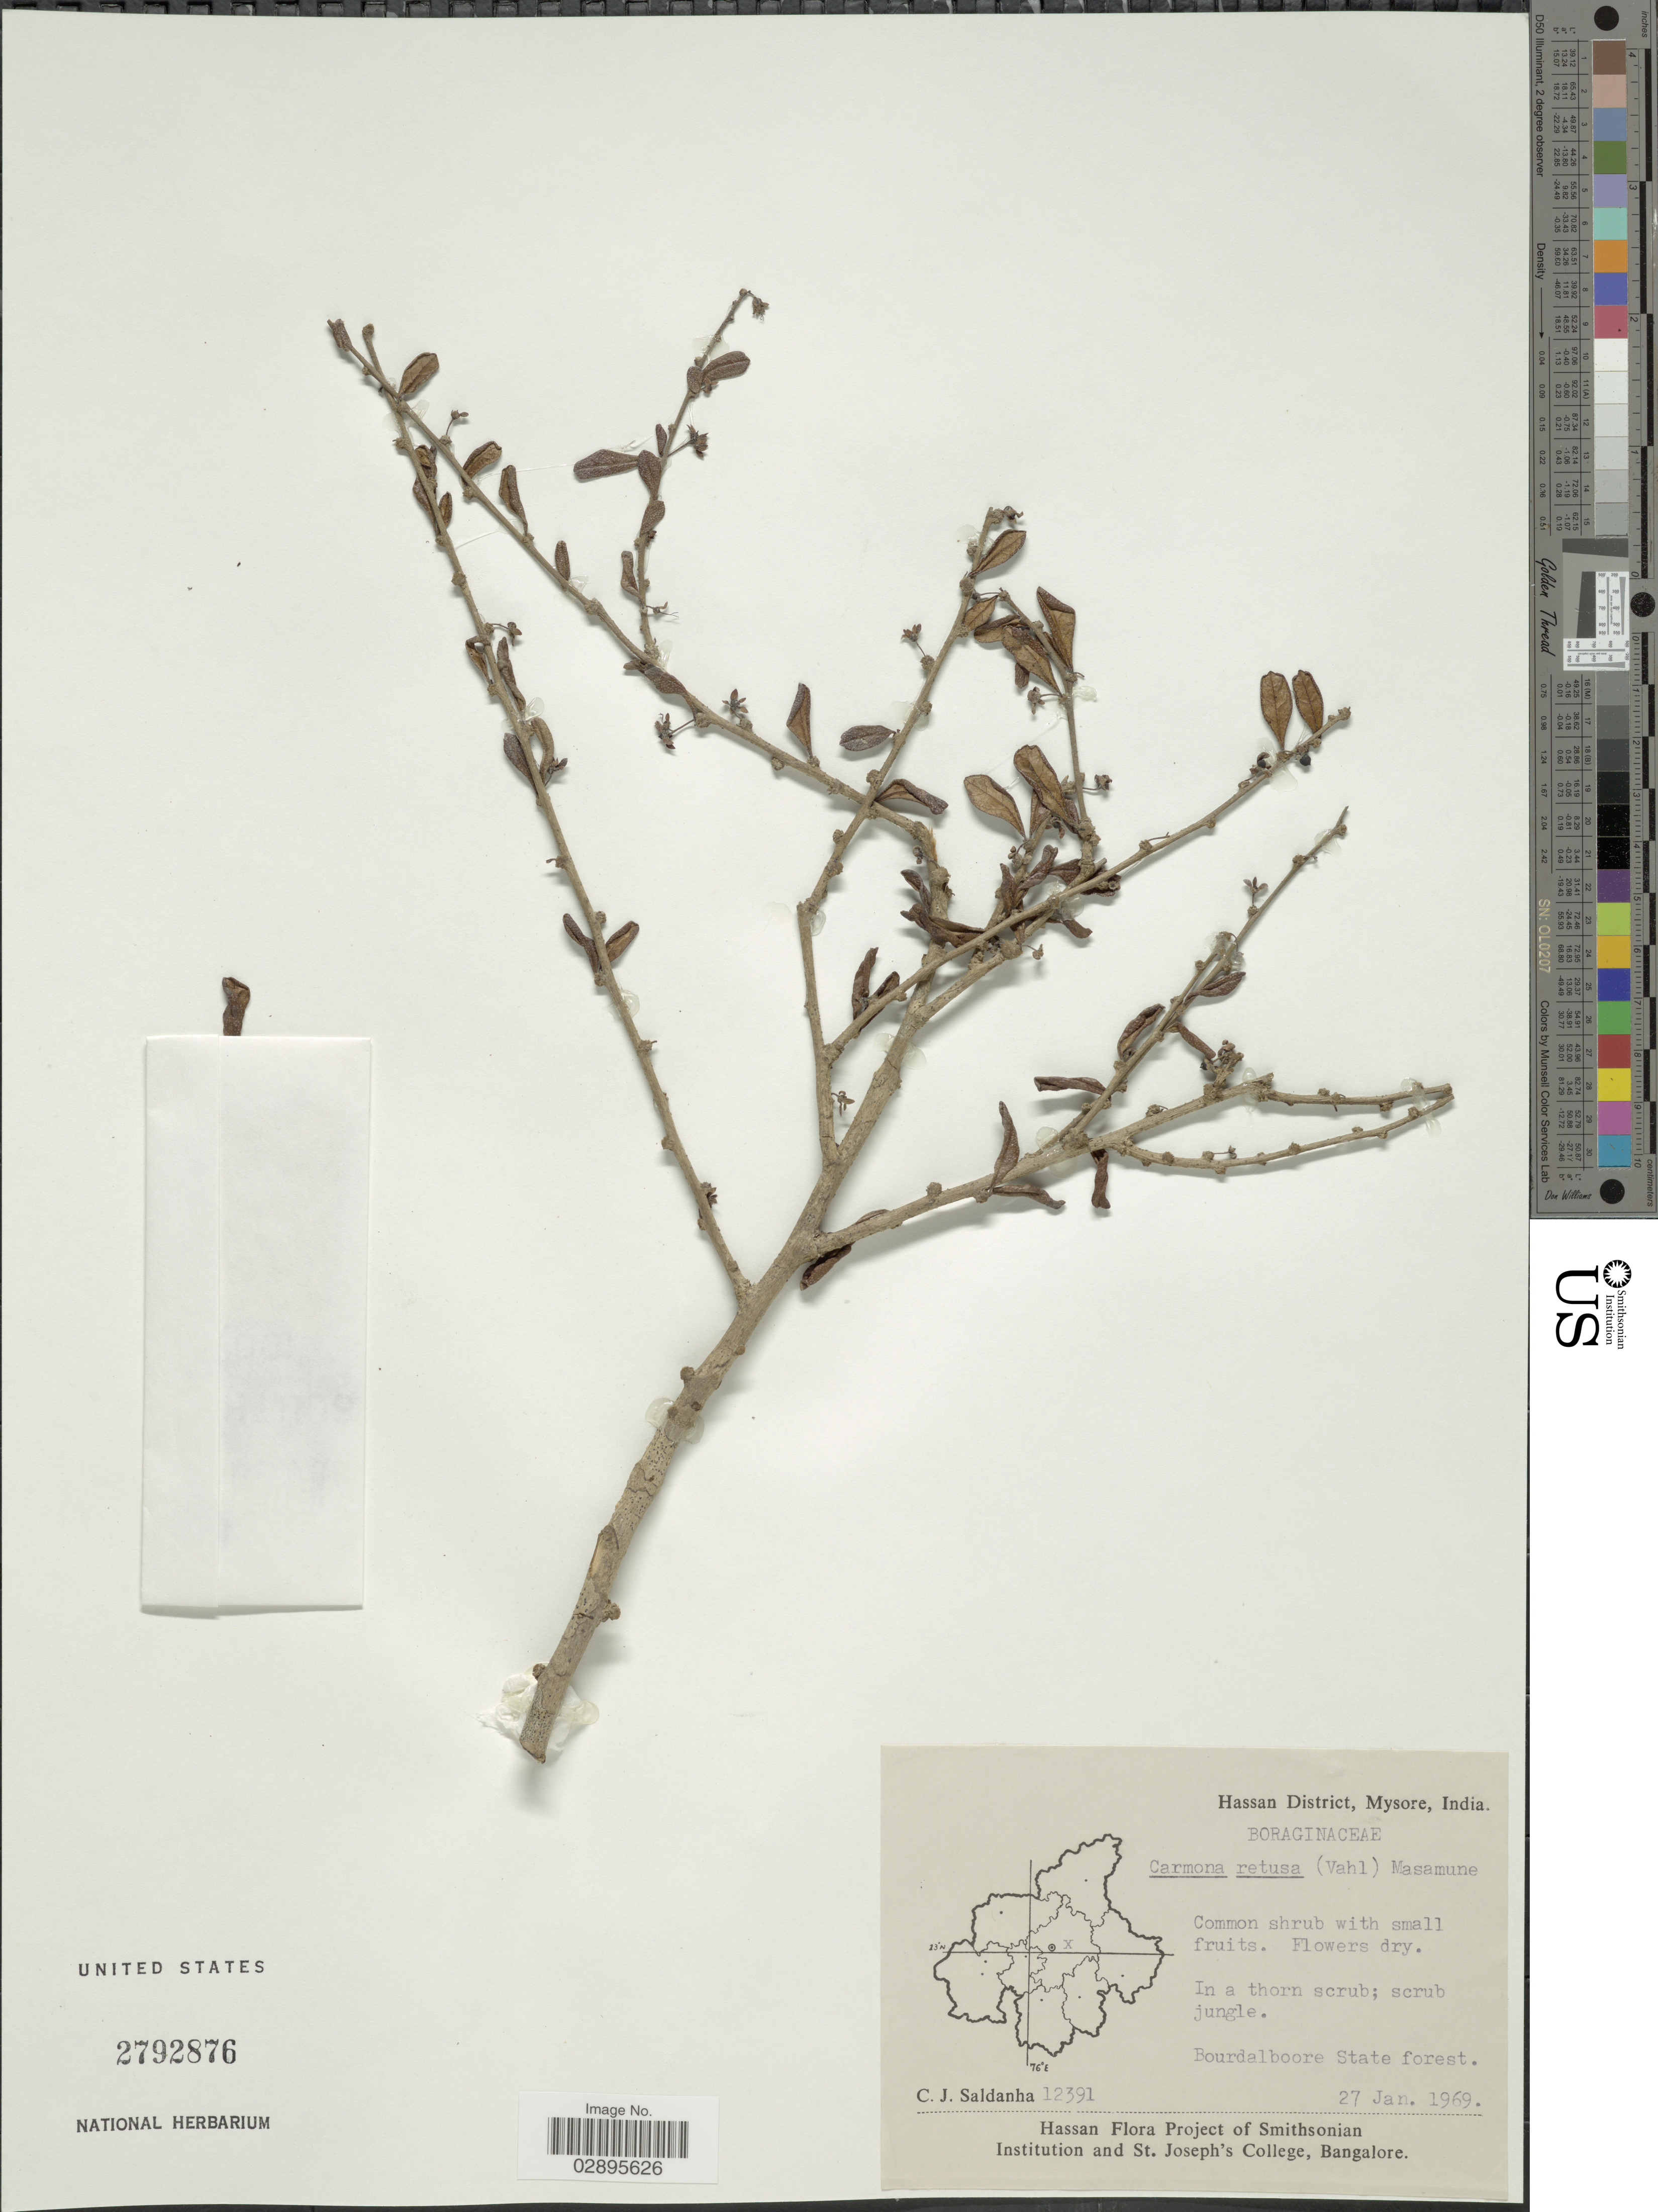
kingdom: Plantae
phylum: Tracheophyta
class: Magnoliopsida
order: Boraginales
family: Ehretiaceae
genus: Ehretia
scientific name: Ehretia microphylla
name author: Lam.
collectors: C. J. Saldanha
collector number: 12391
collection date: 1969-01-27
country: India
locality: Hassan District, Mysore. Bourdalboore State forest.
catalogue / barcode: US 2792876